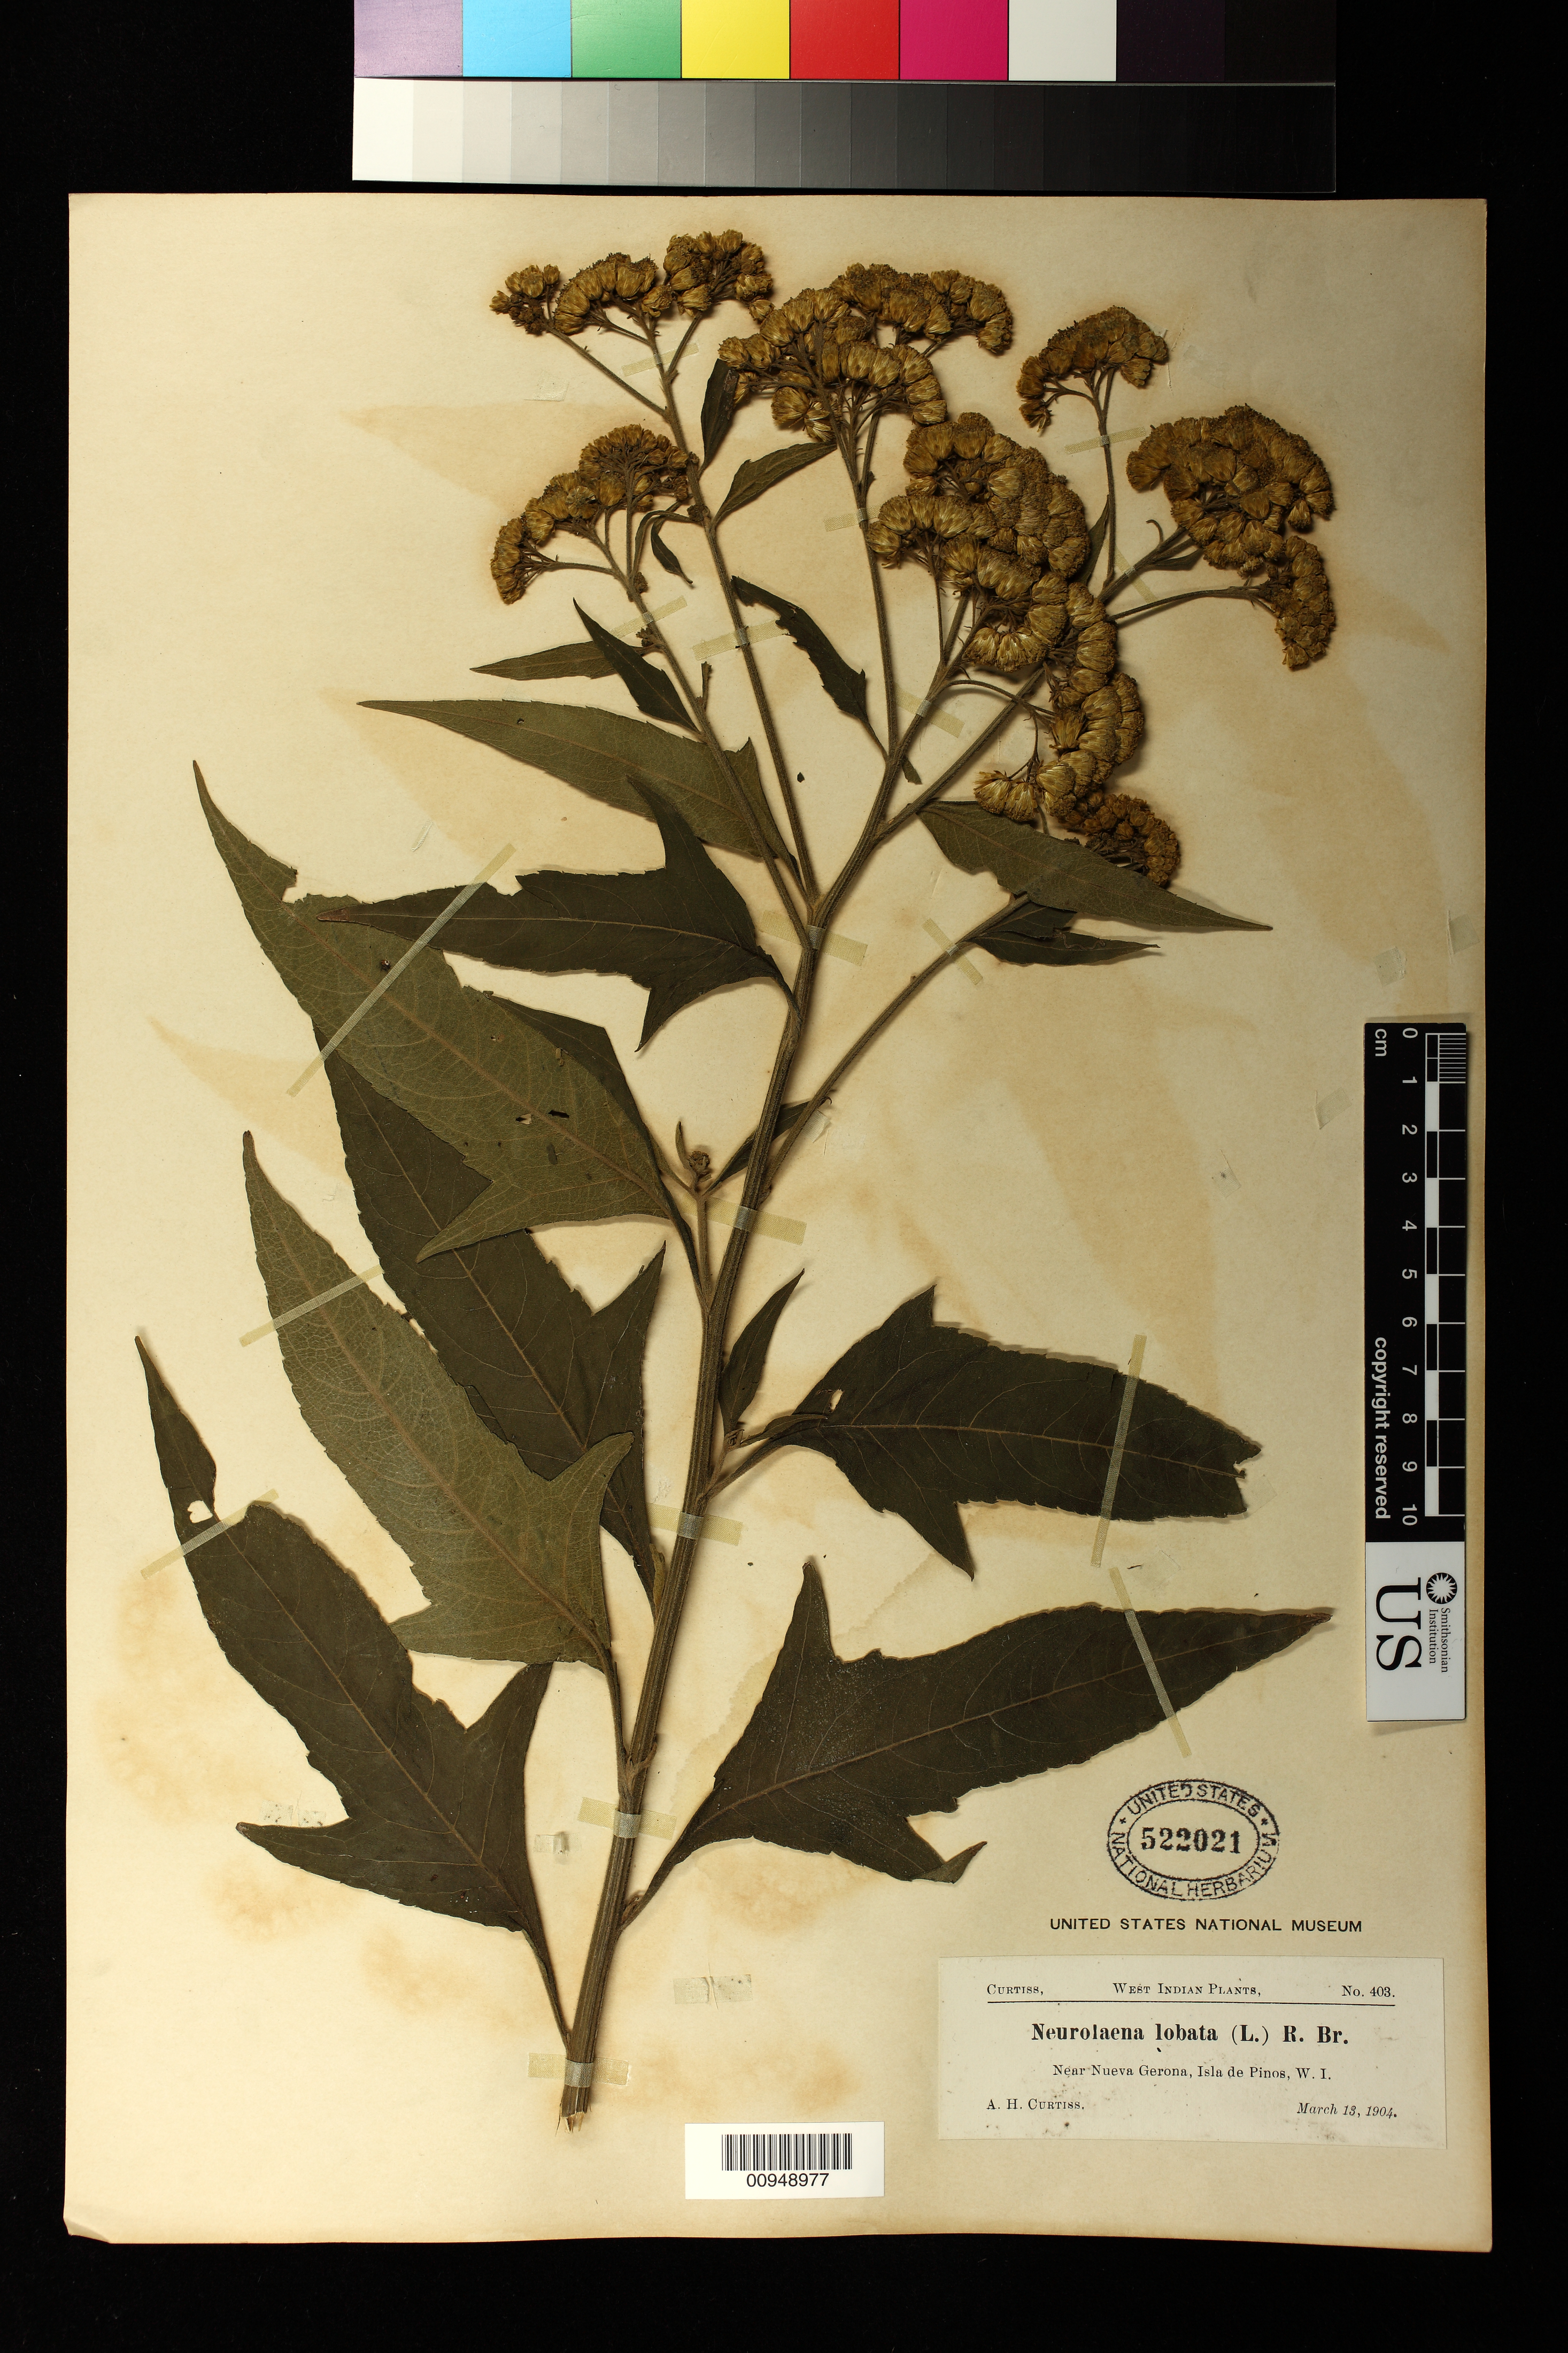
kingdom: Plantae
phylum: Tracheophyta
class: Magnoliopsida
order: Asterales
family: Asteraceae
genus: Neurolaena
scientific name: Neurolaena lobata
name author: (L.) R. Br. ex Cass.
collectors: A. H. Curtiss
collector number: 403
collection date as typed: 13 Mar 1904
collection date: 1904-03-13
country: Cuba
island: Isla de la Juventud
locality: Isle of Pines, Near Nueva Gerona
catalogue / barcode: US 522021